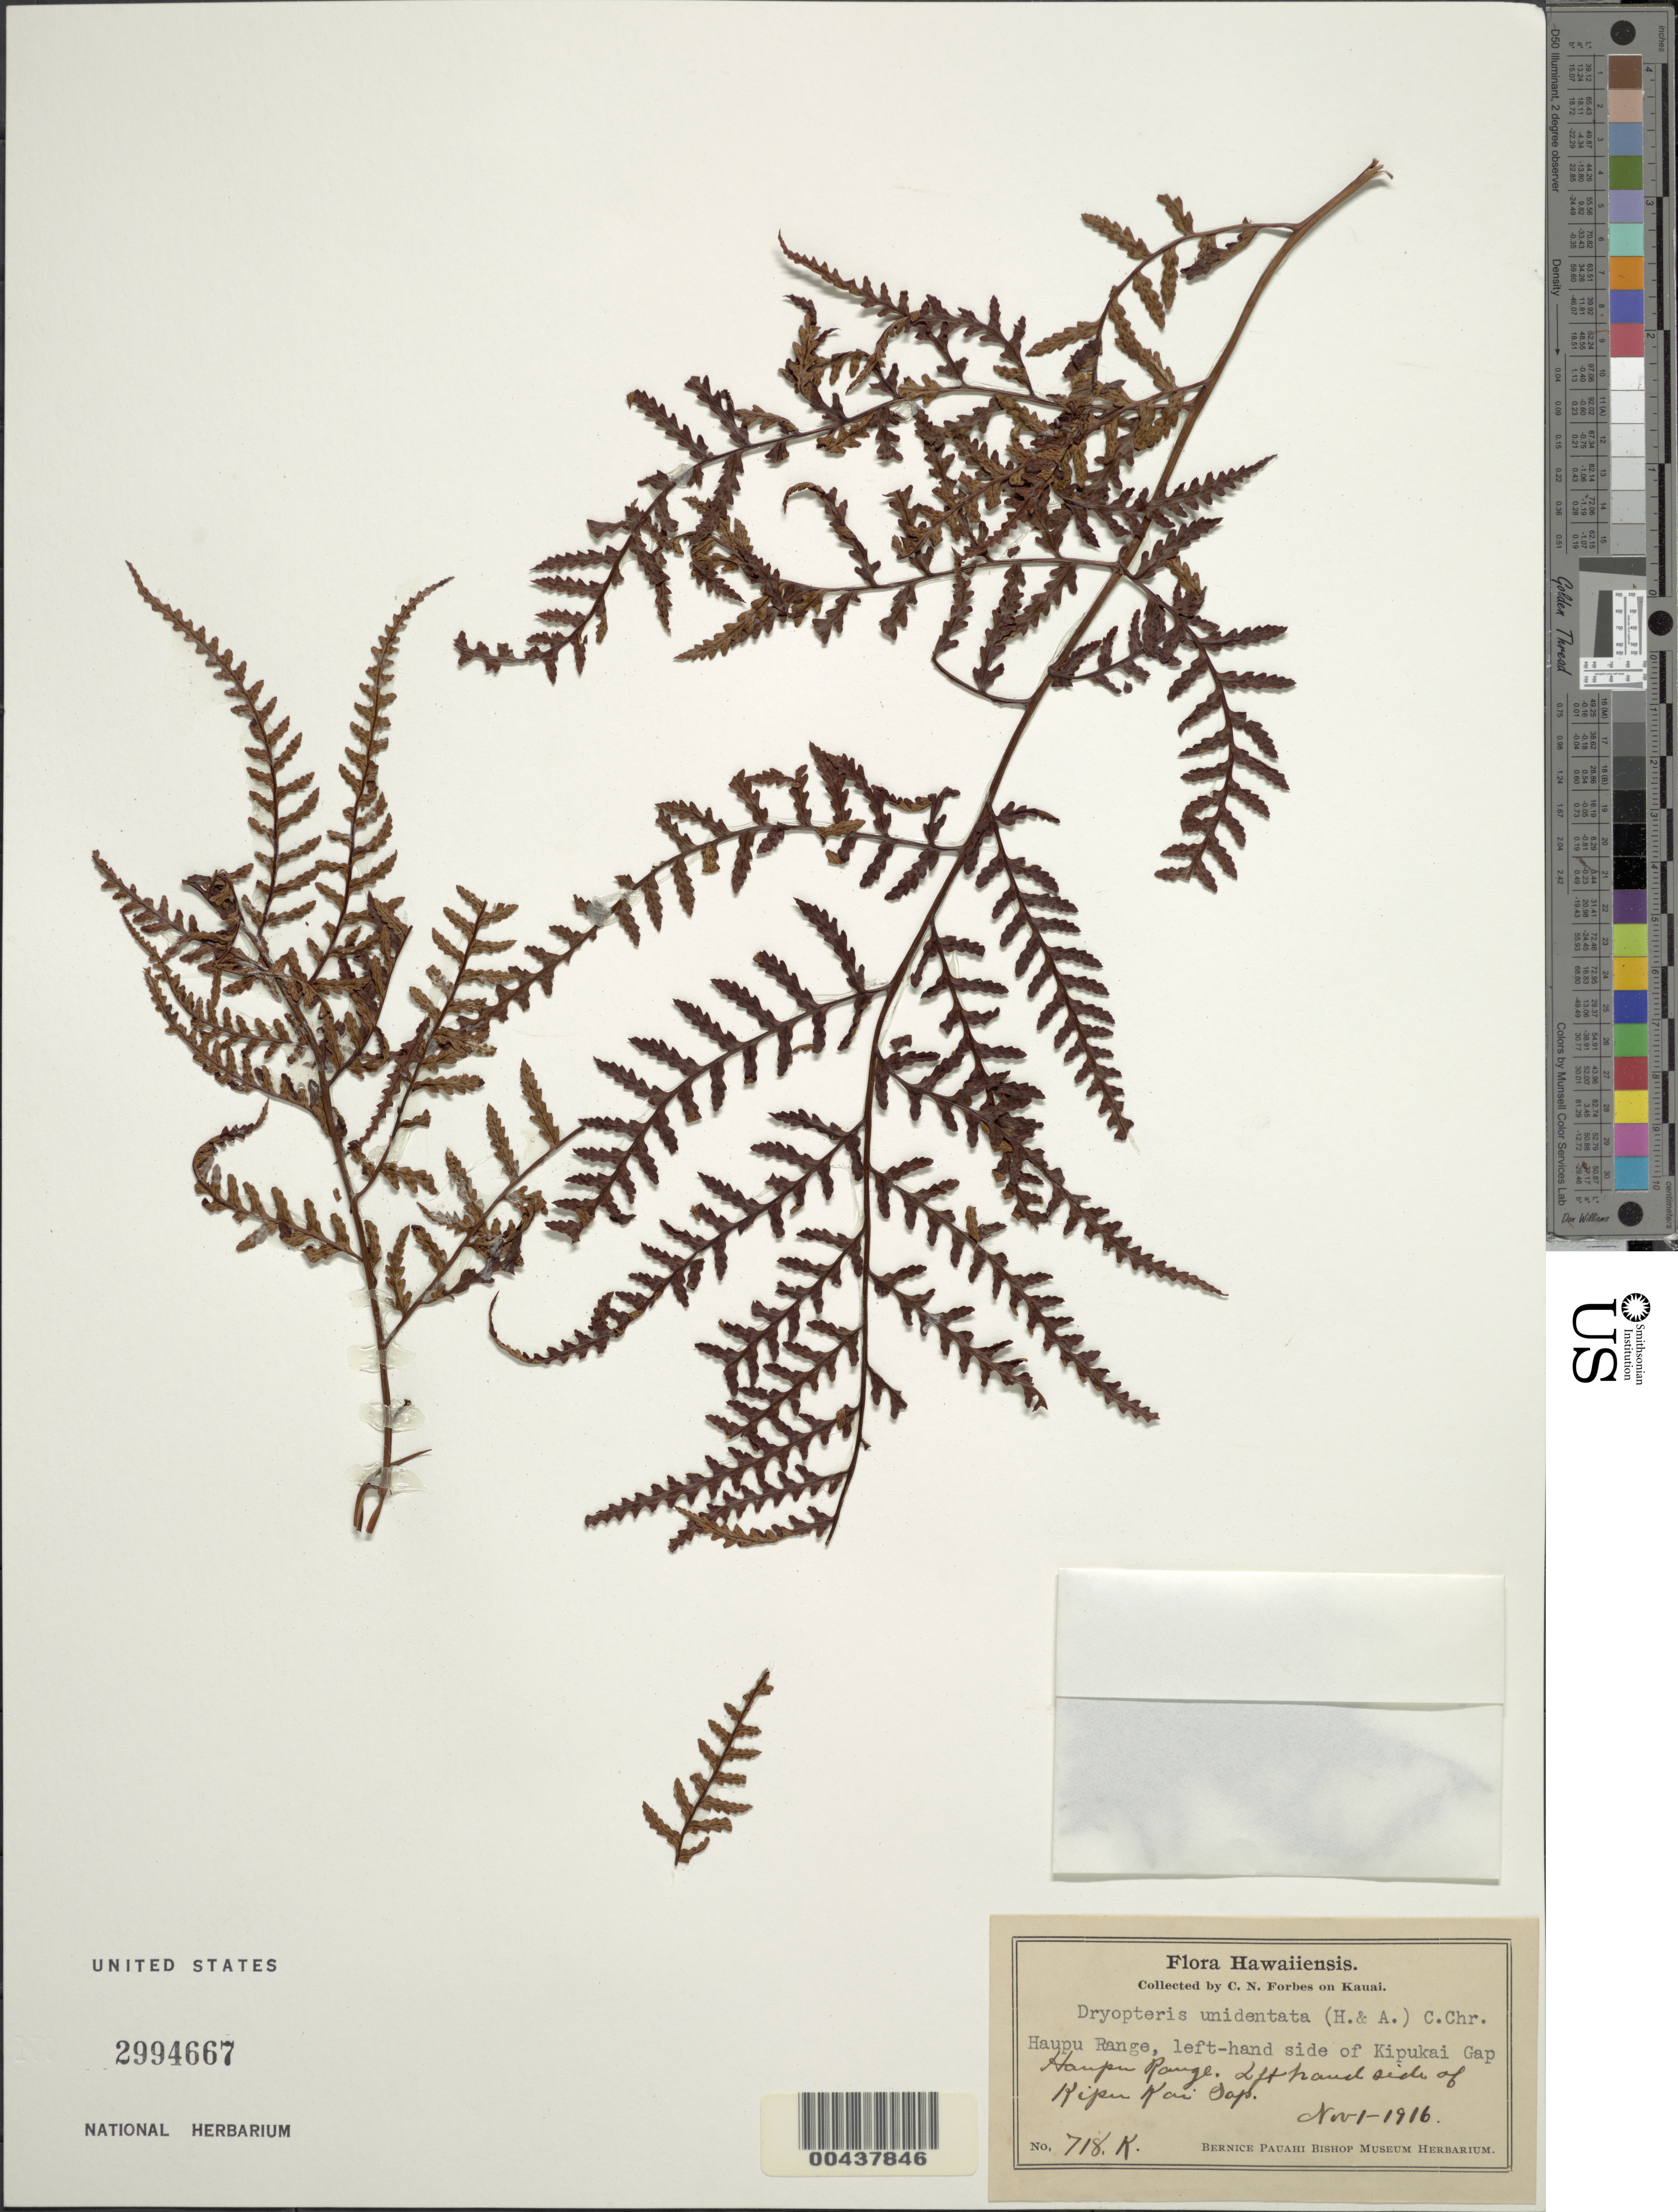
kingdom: Plantae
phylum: Tracheophyta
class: Polypodiopsida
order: Polypodiales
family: Dryopteridaceae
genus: Dryopteris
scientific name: Dryopteris unidentata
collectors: C. N. Forbes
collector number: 718.K.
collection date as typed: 1 Nov 1916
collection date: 1916-11-01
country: United States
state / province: Hawaii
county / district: Kauai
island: Kaua'i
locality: Haupu Range, left-hand side of Kipukai Gap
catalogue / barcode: US 2994667